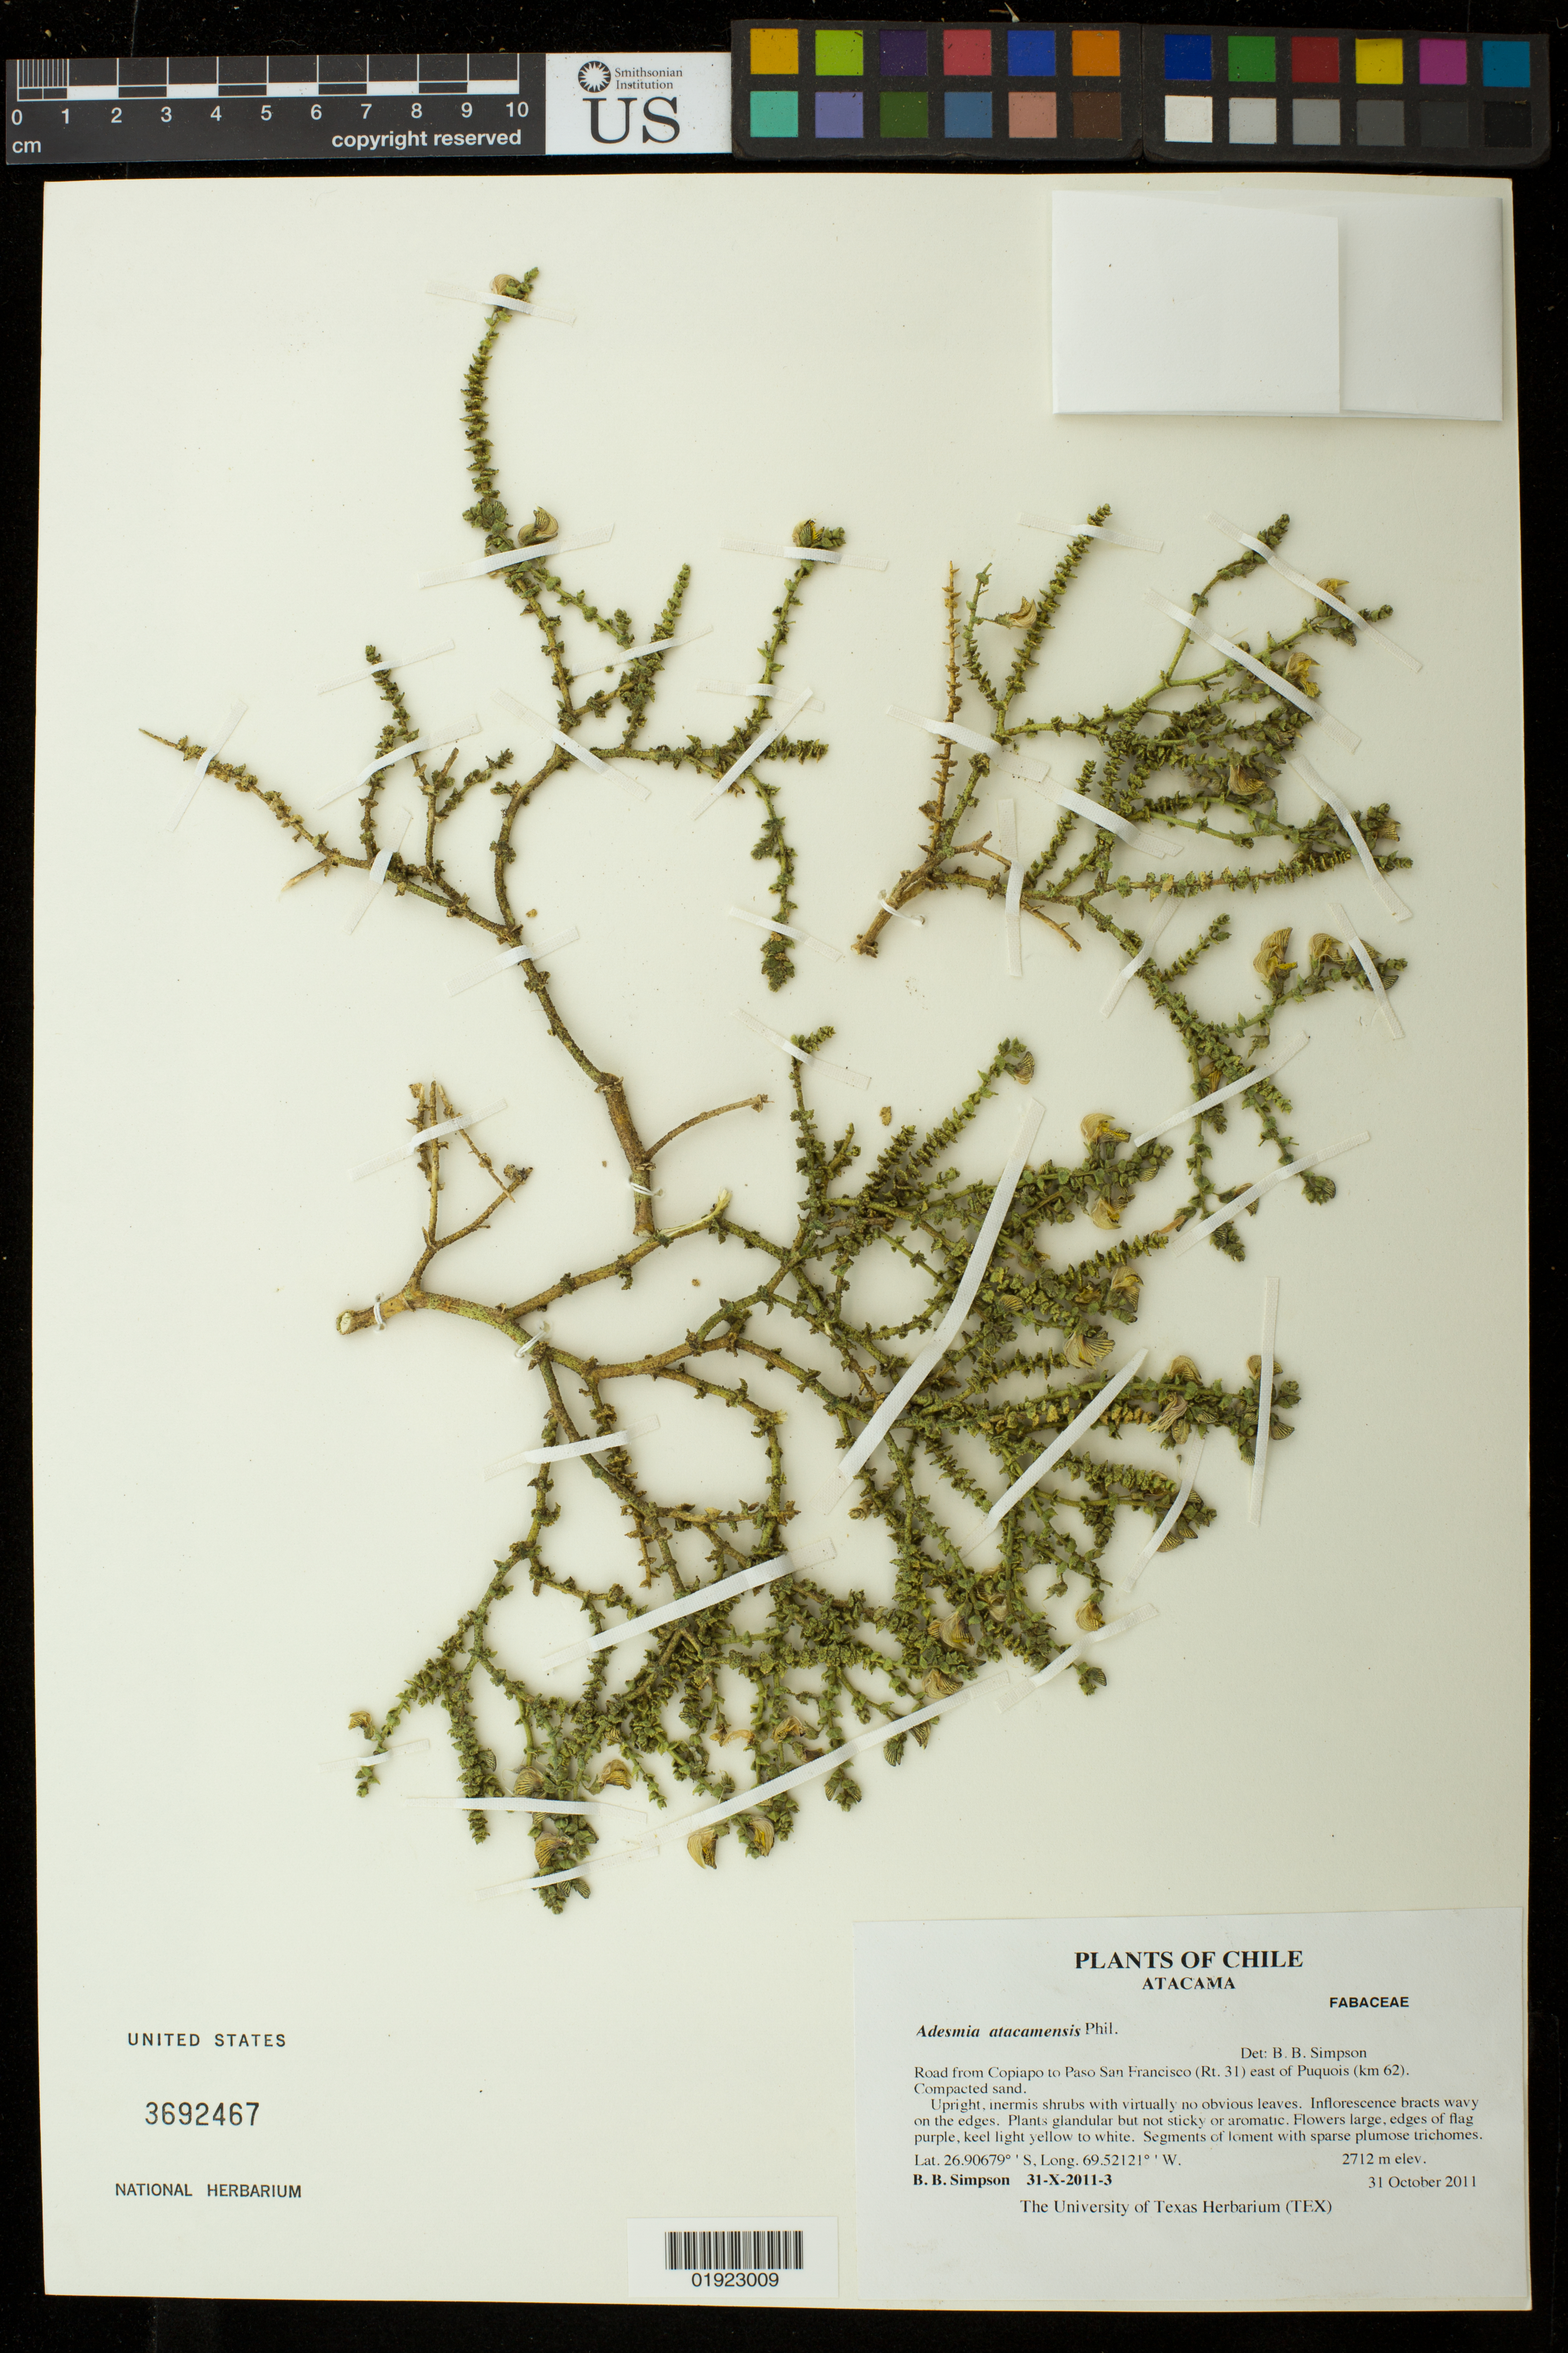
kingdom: Plantae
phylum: Tracheophyta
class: Magnoliopsida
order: Fabales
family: Fabaceae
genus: Adesmia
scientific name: Adesmia atacamensis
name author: Phil.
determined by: Simpson, B. B.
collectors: B. Simpson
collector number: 31-X-2011-3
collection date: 2011-10-31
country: Chile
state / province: Atacama (III)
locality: Road from Copiapo to Paso San Francisco (Rt. 31) east of Puquois (km 62).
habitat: Compacted sand.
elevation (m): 2712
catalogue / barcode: US 3692467